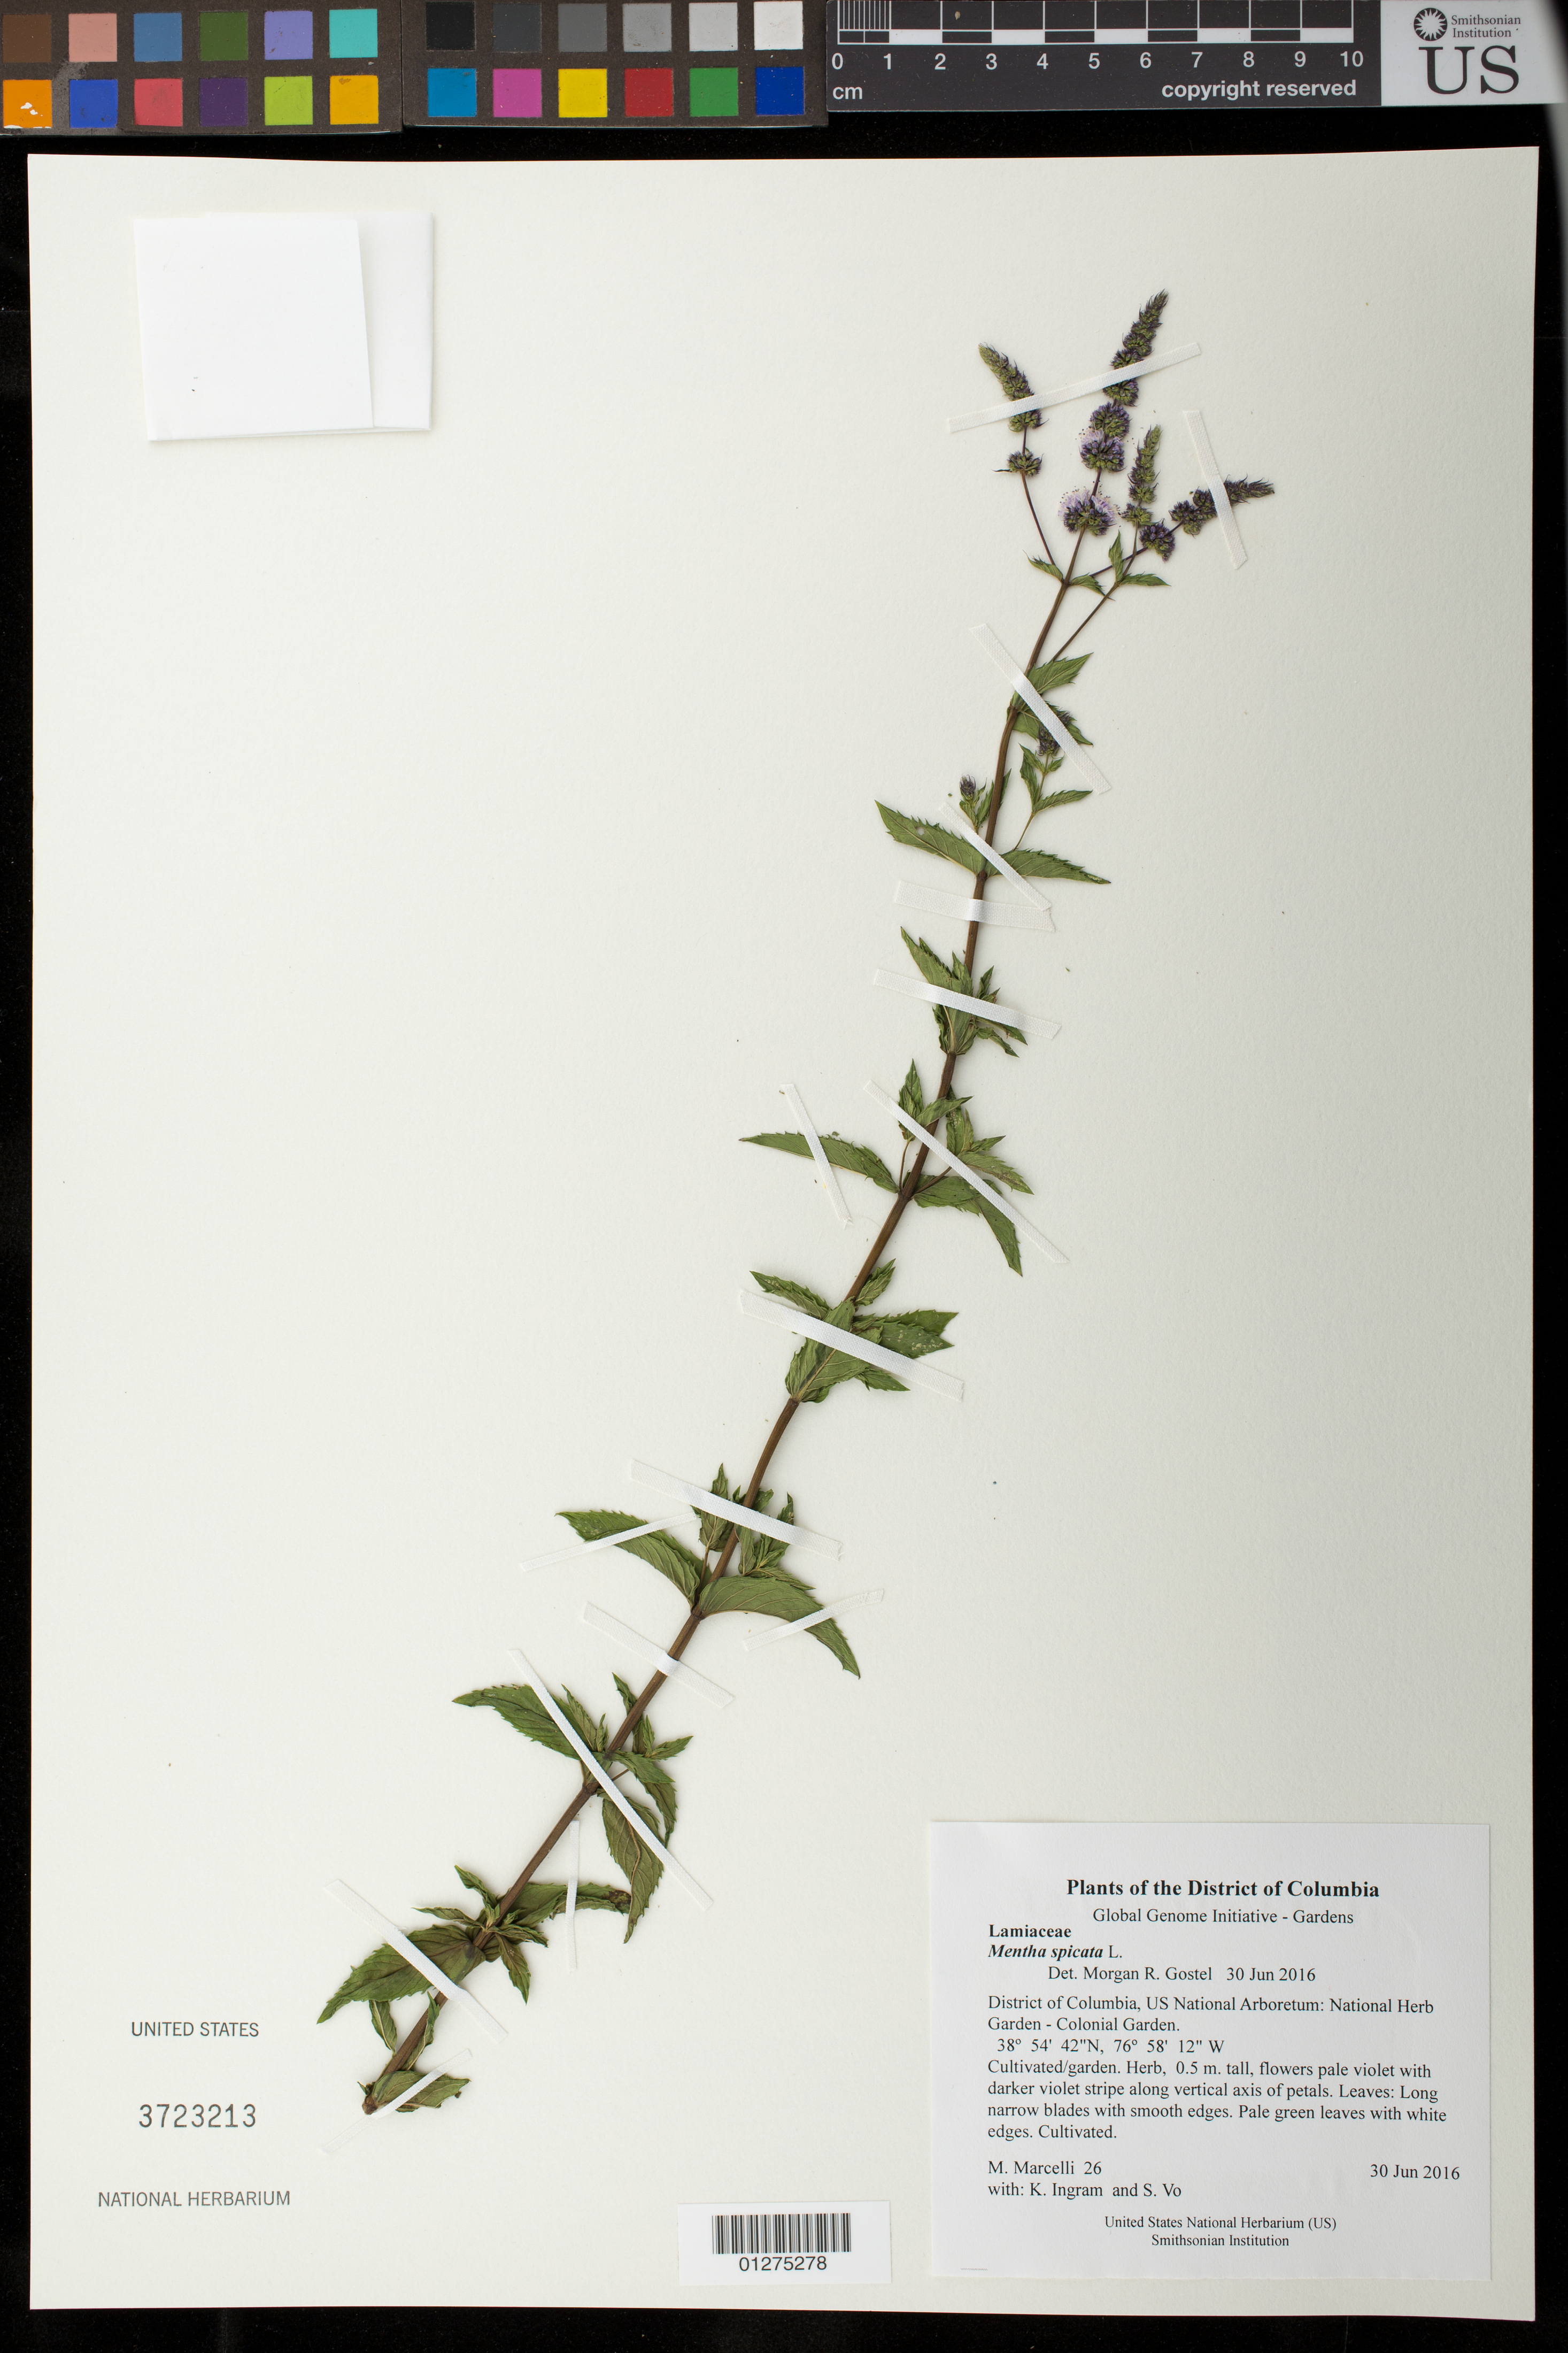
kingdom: Plantae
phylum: Tracheophyta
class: Magnoliopsida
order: Lamiales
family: Lamiaceae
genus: Mentha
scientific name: Mentha spicata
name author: L.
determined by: Gostel, Morgan R., (BRIT), Botanical Research Institute of Texas (UNITED STATES)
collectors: M. Marcelli, K. S. Ingram & S. Vo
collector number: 26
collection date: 2016-06-30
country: United States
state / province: District of Columbia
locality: US National Arboretum: National Herb Garden - Colonial Garden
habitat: Cultivated/garden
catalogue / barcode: US 3723213